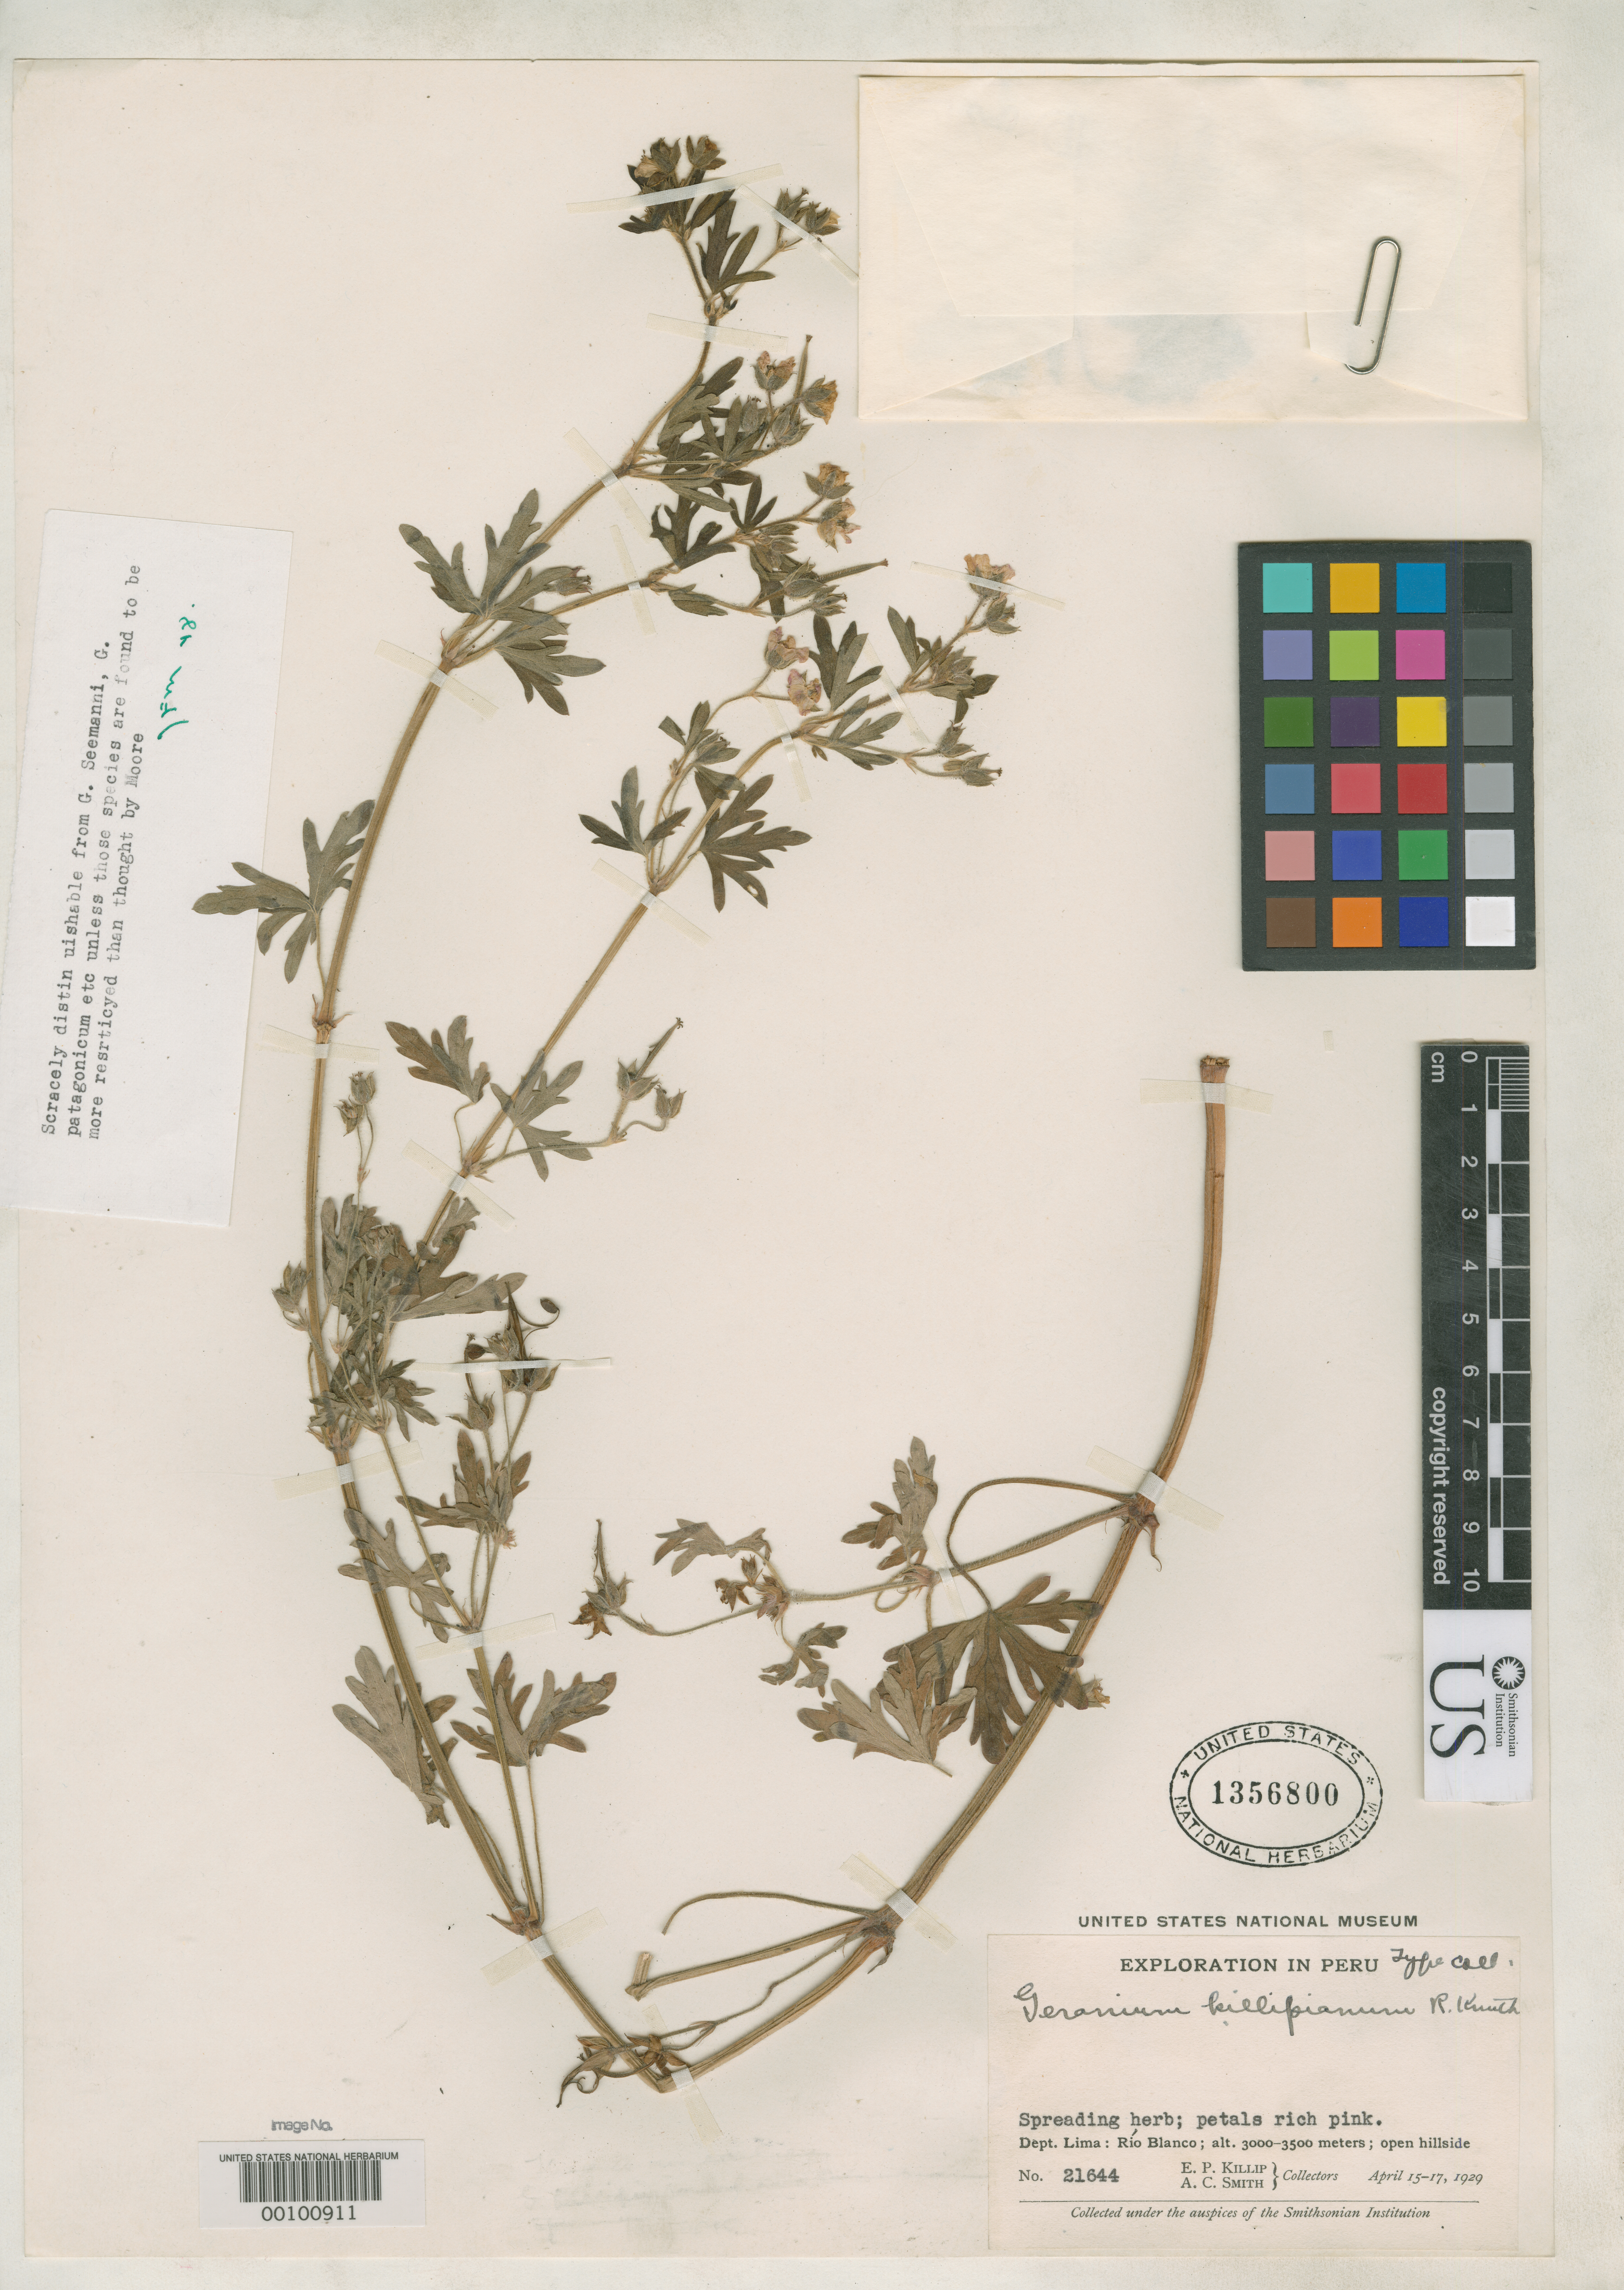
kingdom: Plantae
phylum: Tracheophyta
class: Magnoliopsida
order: Geraniales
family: Geraniaceae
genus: Geranium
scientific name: Geranium killipianum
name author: R. Knuth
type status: Isotype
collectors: E. P. Killip & A. C. Smith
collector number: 21644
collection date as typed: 1929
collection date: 1929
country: Peru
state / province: Lima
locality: Rio Blanco.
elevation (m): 3000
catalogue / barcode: US 1356800